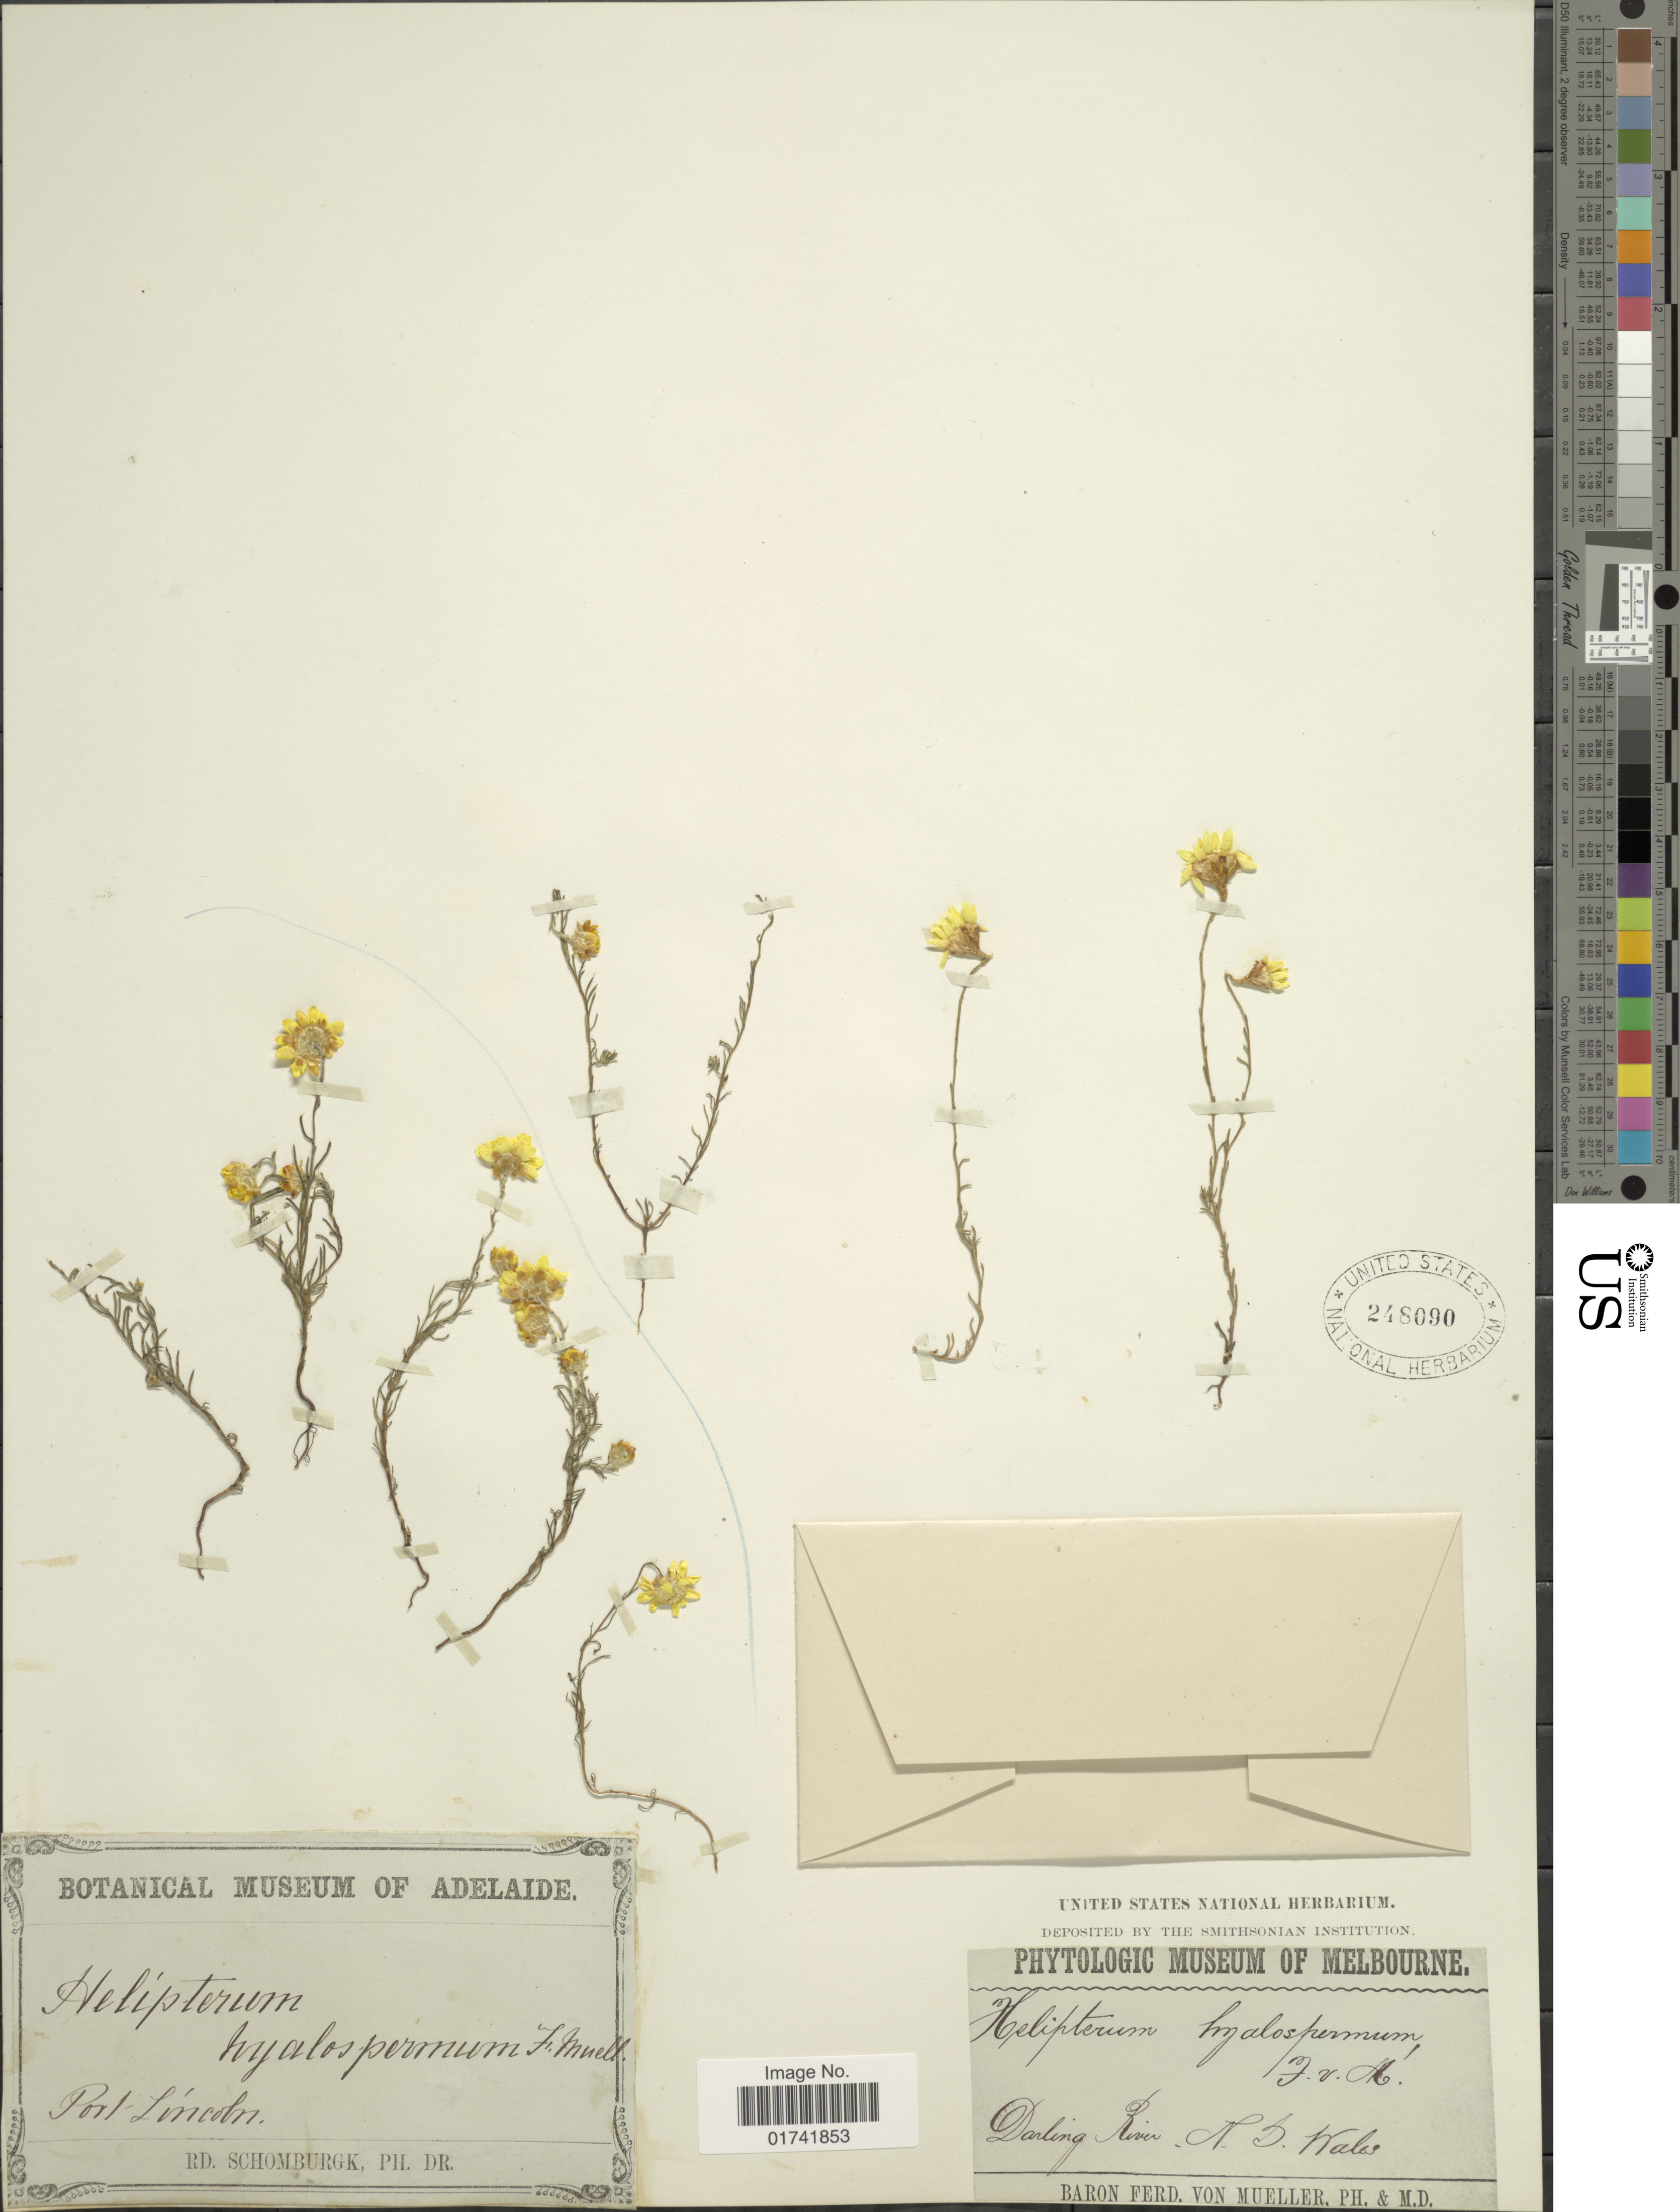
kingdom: Plantae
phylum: Tracheophyta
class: Magnoliopsida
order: Asterales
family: Asteraceae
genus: Hyalosperma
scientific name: Hyalosperma glutinosum subsp. glutinosum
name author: Steetz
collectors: M. R. Schomburgk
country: Australia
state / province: New South Wales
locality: Darling River, Port Lincoln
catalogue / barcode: US 248090